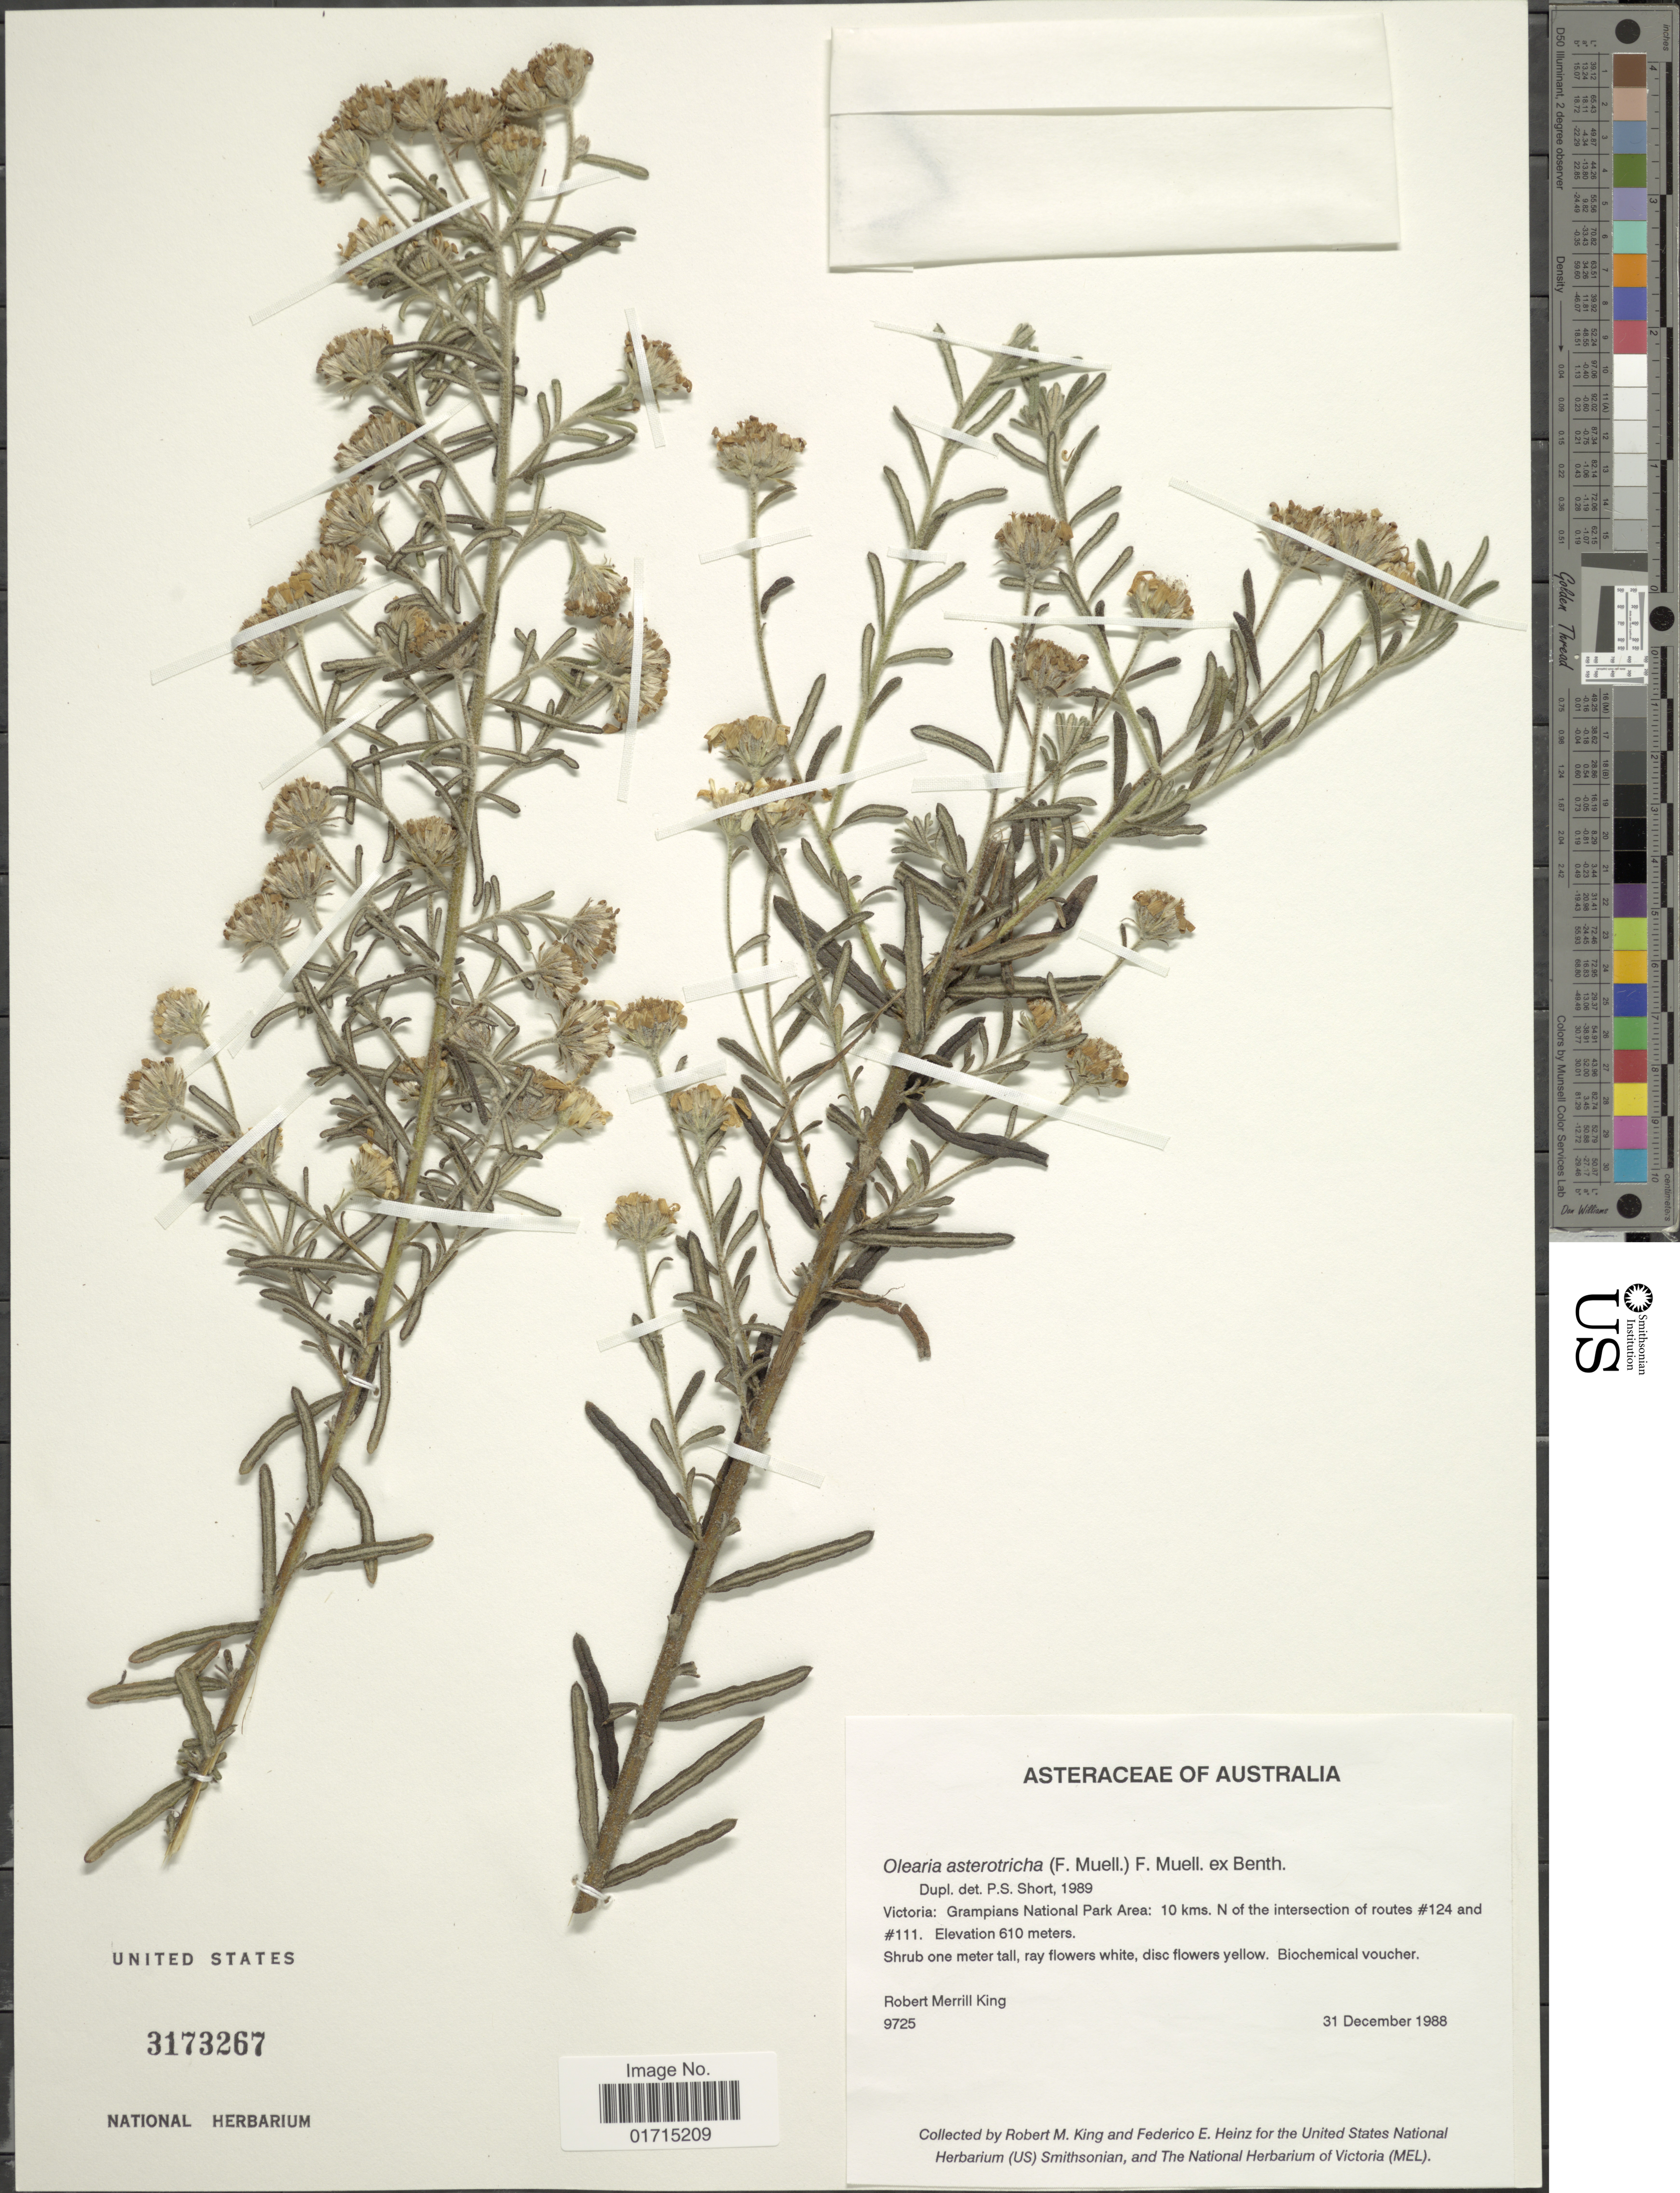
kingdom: Plantae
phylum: Tracheophyta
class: Magnoliopsida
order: Asterales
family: Asteraceae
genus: Olearia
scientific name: Olearia asterotricha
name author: (F. Muell.) F. Muell.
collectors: R. M. King & F. Heinz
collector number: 9725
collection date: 1988-12-31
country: Australia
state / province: Victoria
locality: Victoria: Grampians National Park Area: 10 kms. N of the intersection of routes #124 and #111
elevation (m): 610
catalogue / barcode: US 3173267